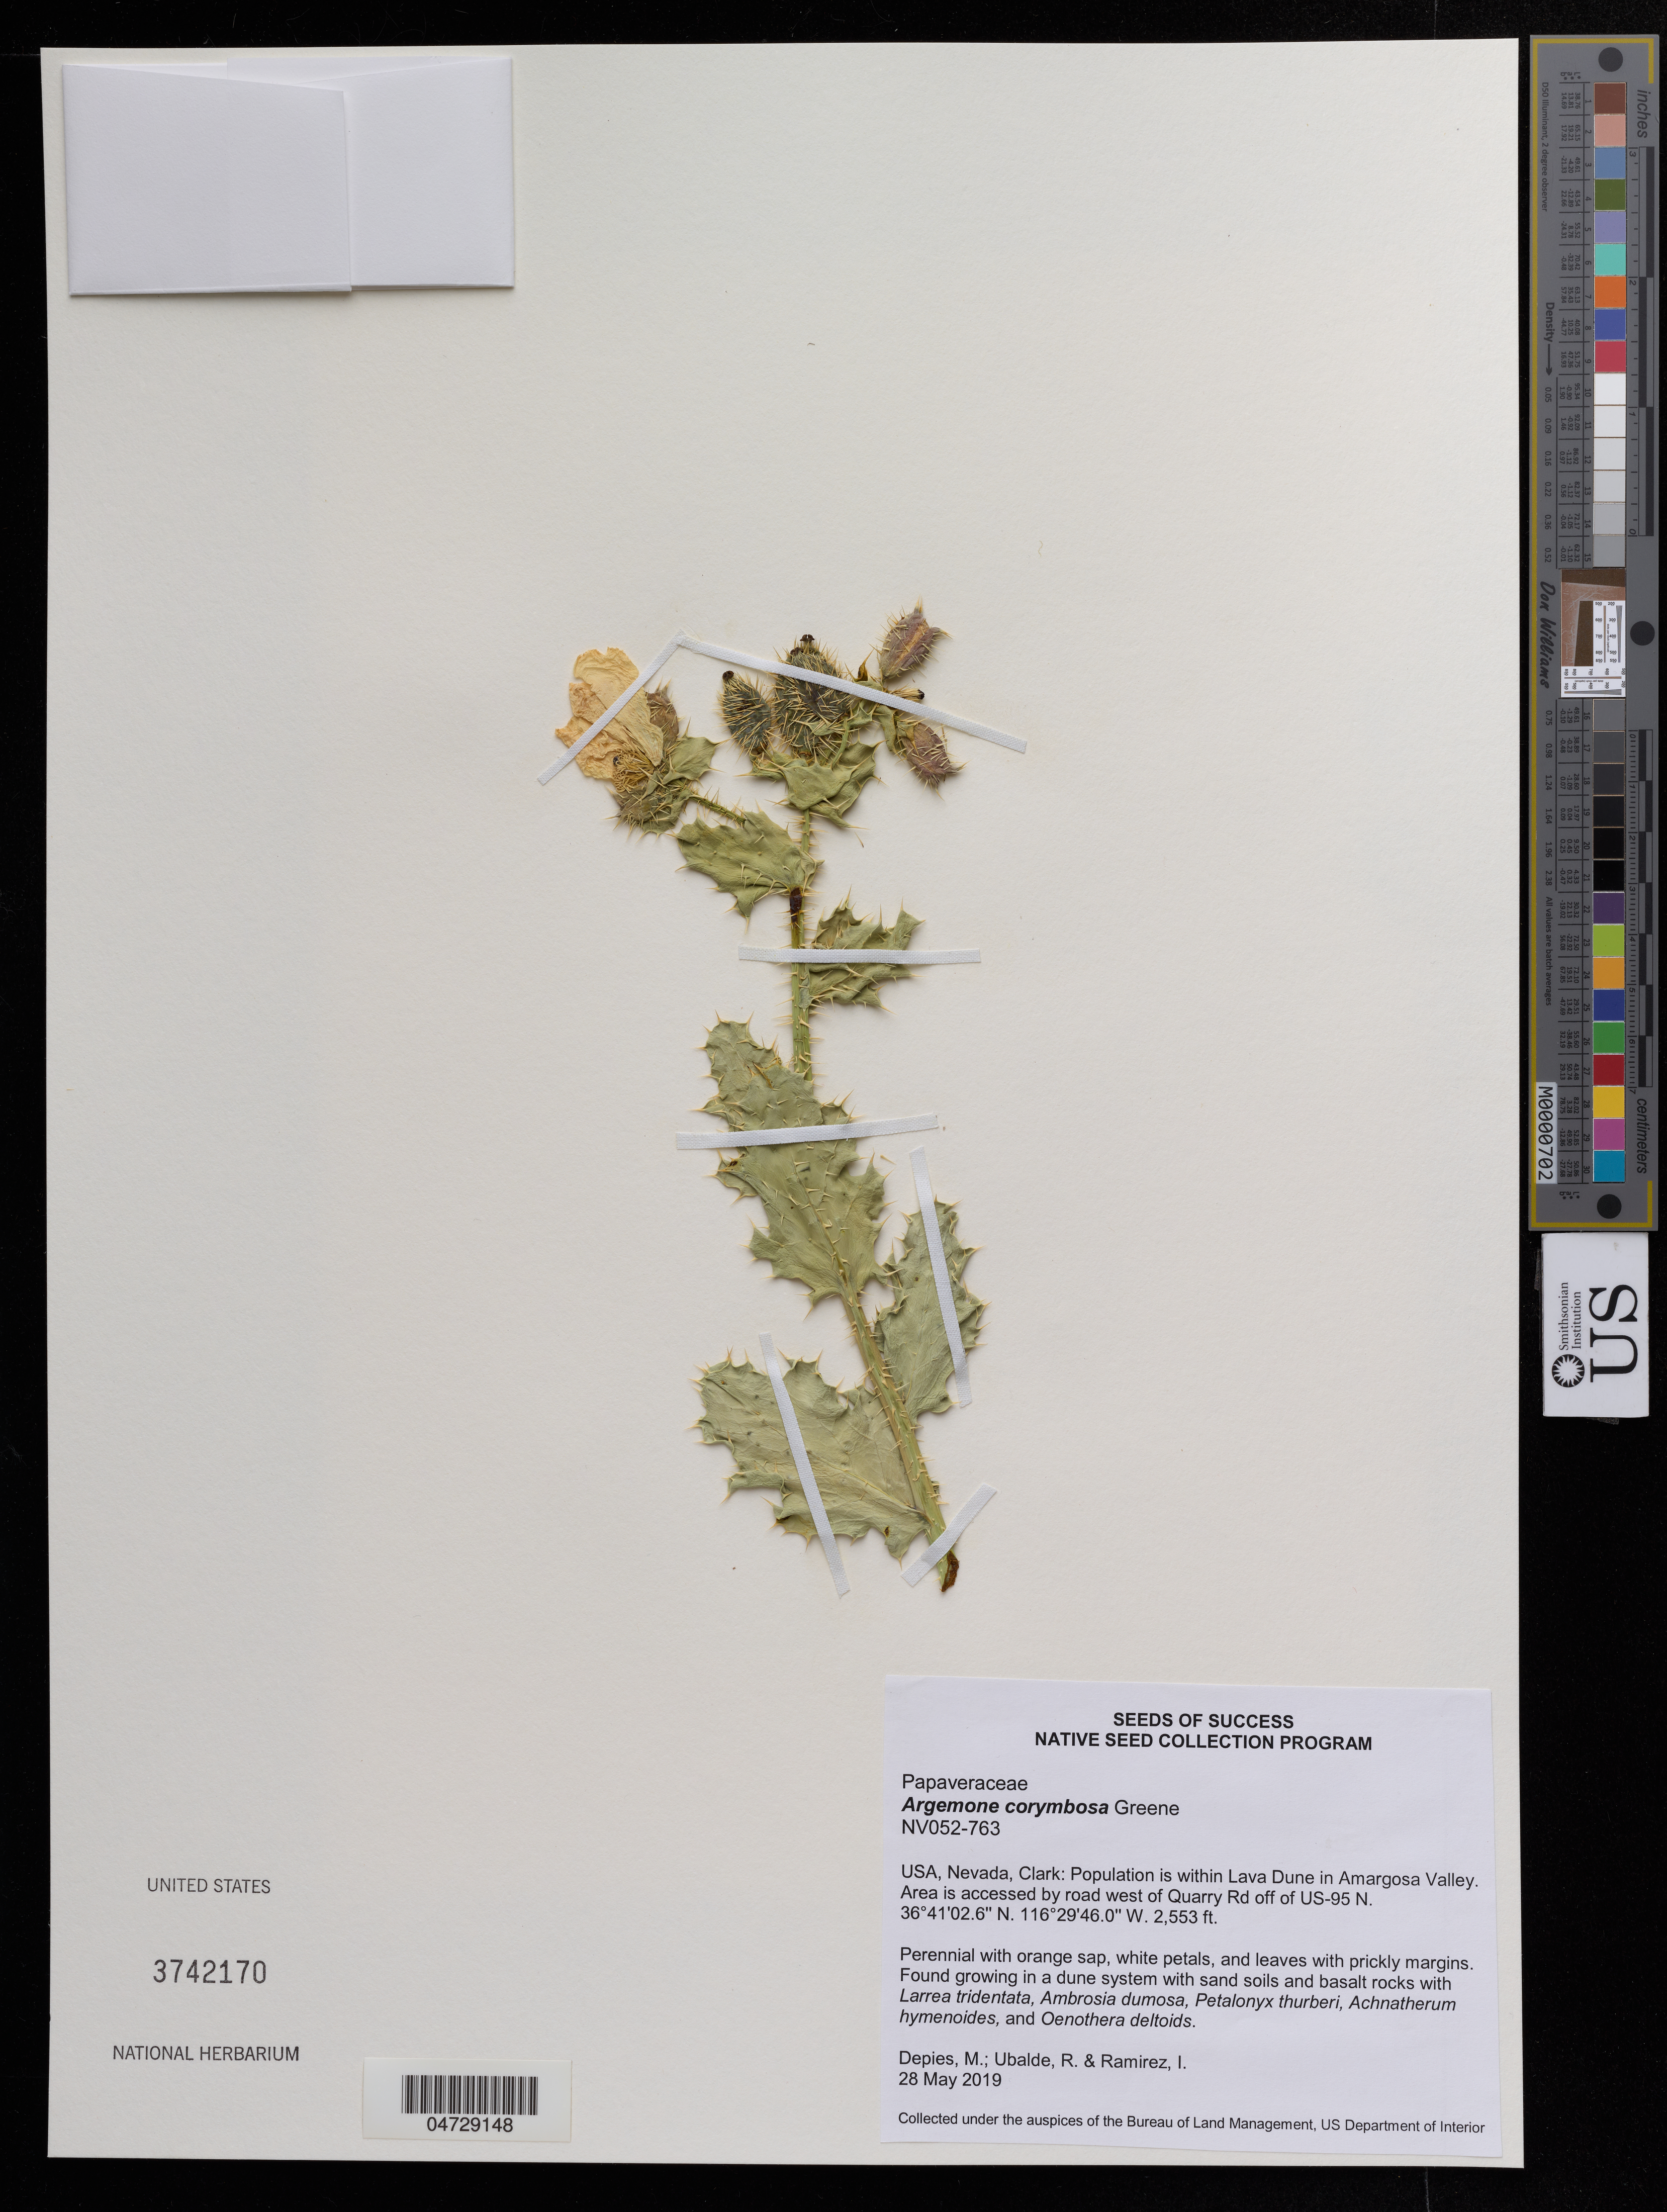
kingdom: Plantae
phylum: Tracheophyta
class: Magnoliopsida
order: Ranunculales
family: Papaveraceae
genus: Argemone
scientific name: Argemone corymbosa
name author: Greene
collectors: M. Depies, R. Ubalde & I. Ramírez M.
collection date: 2019-05-28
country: United States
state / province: Nevada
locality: Clark: Population is within Lava Dune in Amargosa Valley. Area is accessed by road west of Quarry Rd off off US-95 N.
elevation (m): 778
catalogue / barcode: US 3742170